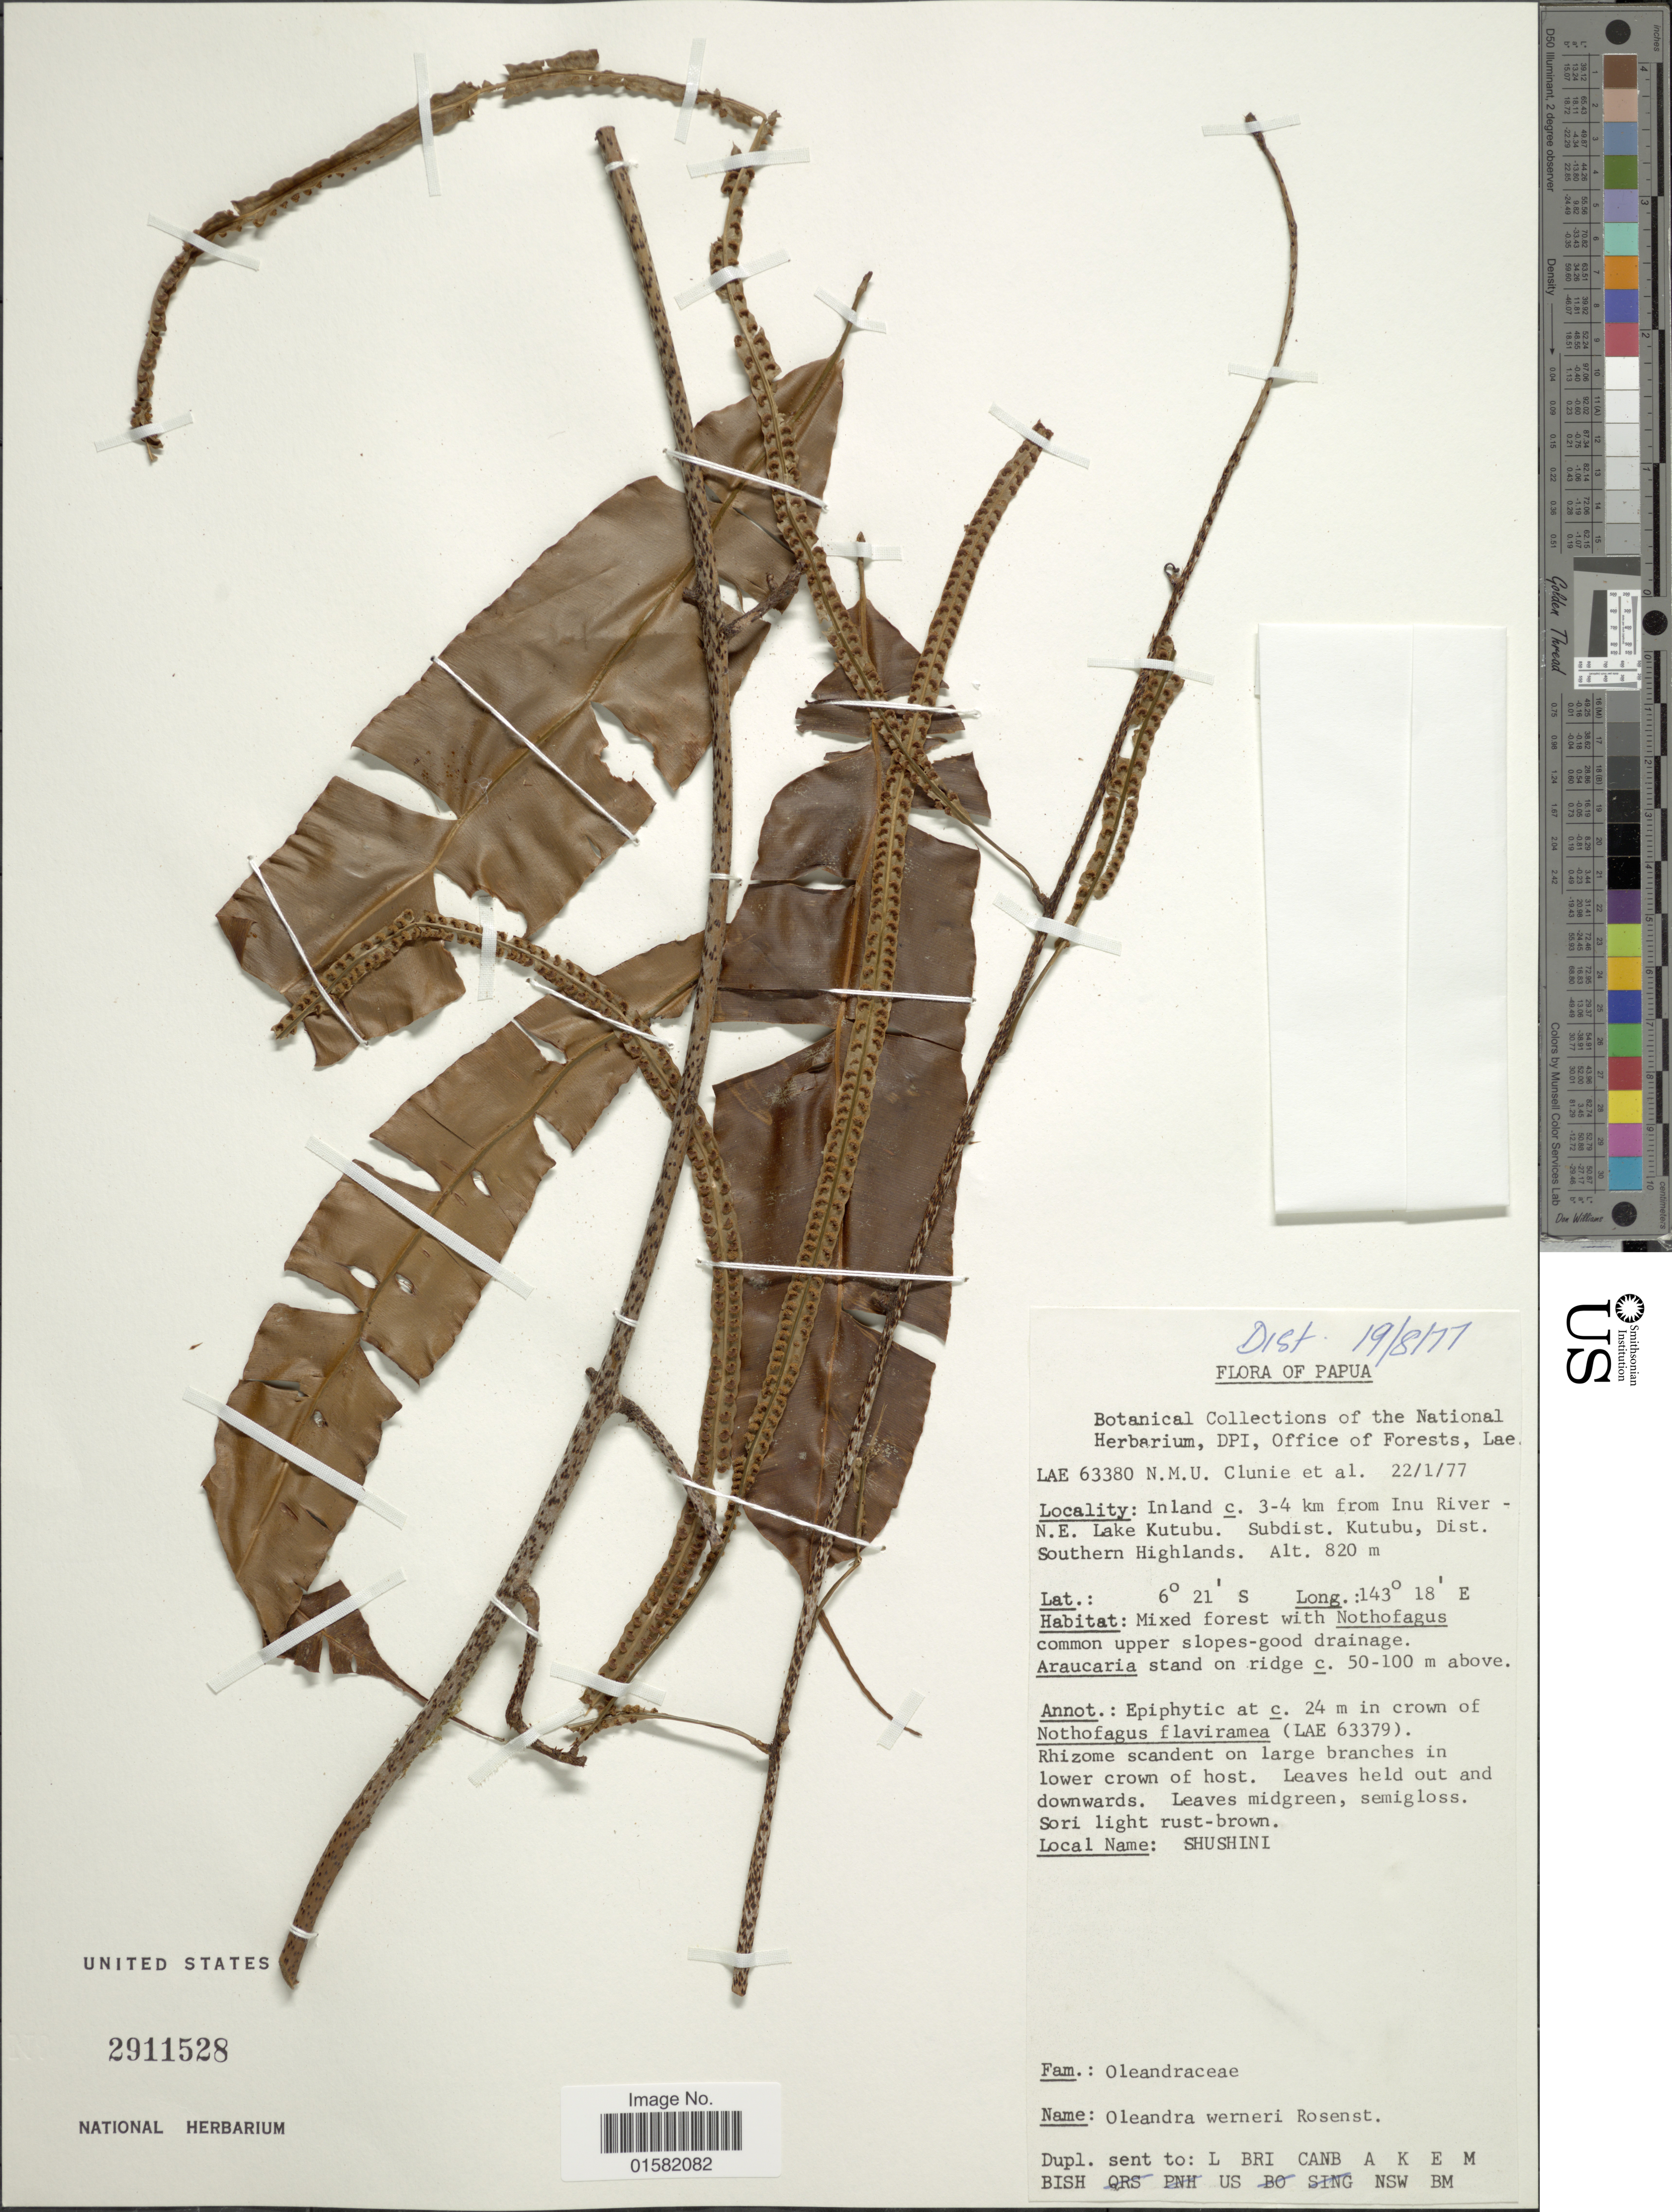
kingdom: Plantae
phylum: Tracheophyta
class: Polypodiopsida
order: Polypodiales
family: Oleandraceae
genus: Oleandra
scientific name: Oleandra werneri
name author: Rosenst.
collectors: N.M.U. Clunie & et al.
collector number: LAE63380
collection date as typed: Transcribed d/m/y: 22/1/77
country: Papua New Guinea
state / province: Southern Highlands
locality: Papua, Inland c. 3-4 km from Uni River-N.E. Lake Kutubu. Subdist. Kutubu, Dist. Southern Highands.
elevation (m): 820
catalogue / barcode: US 2911528